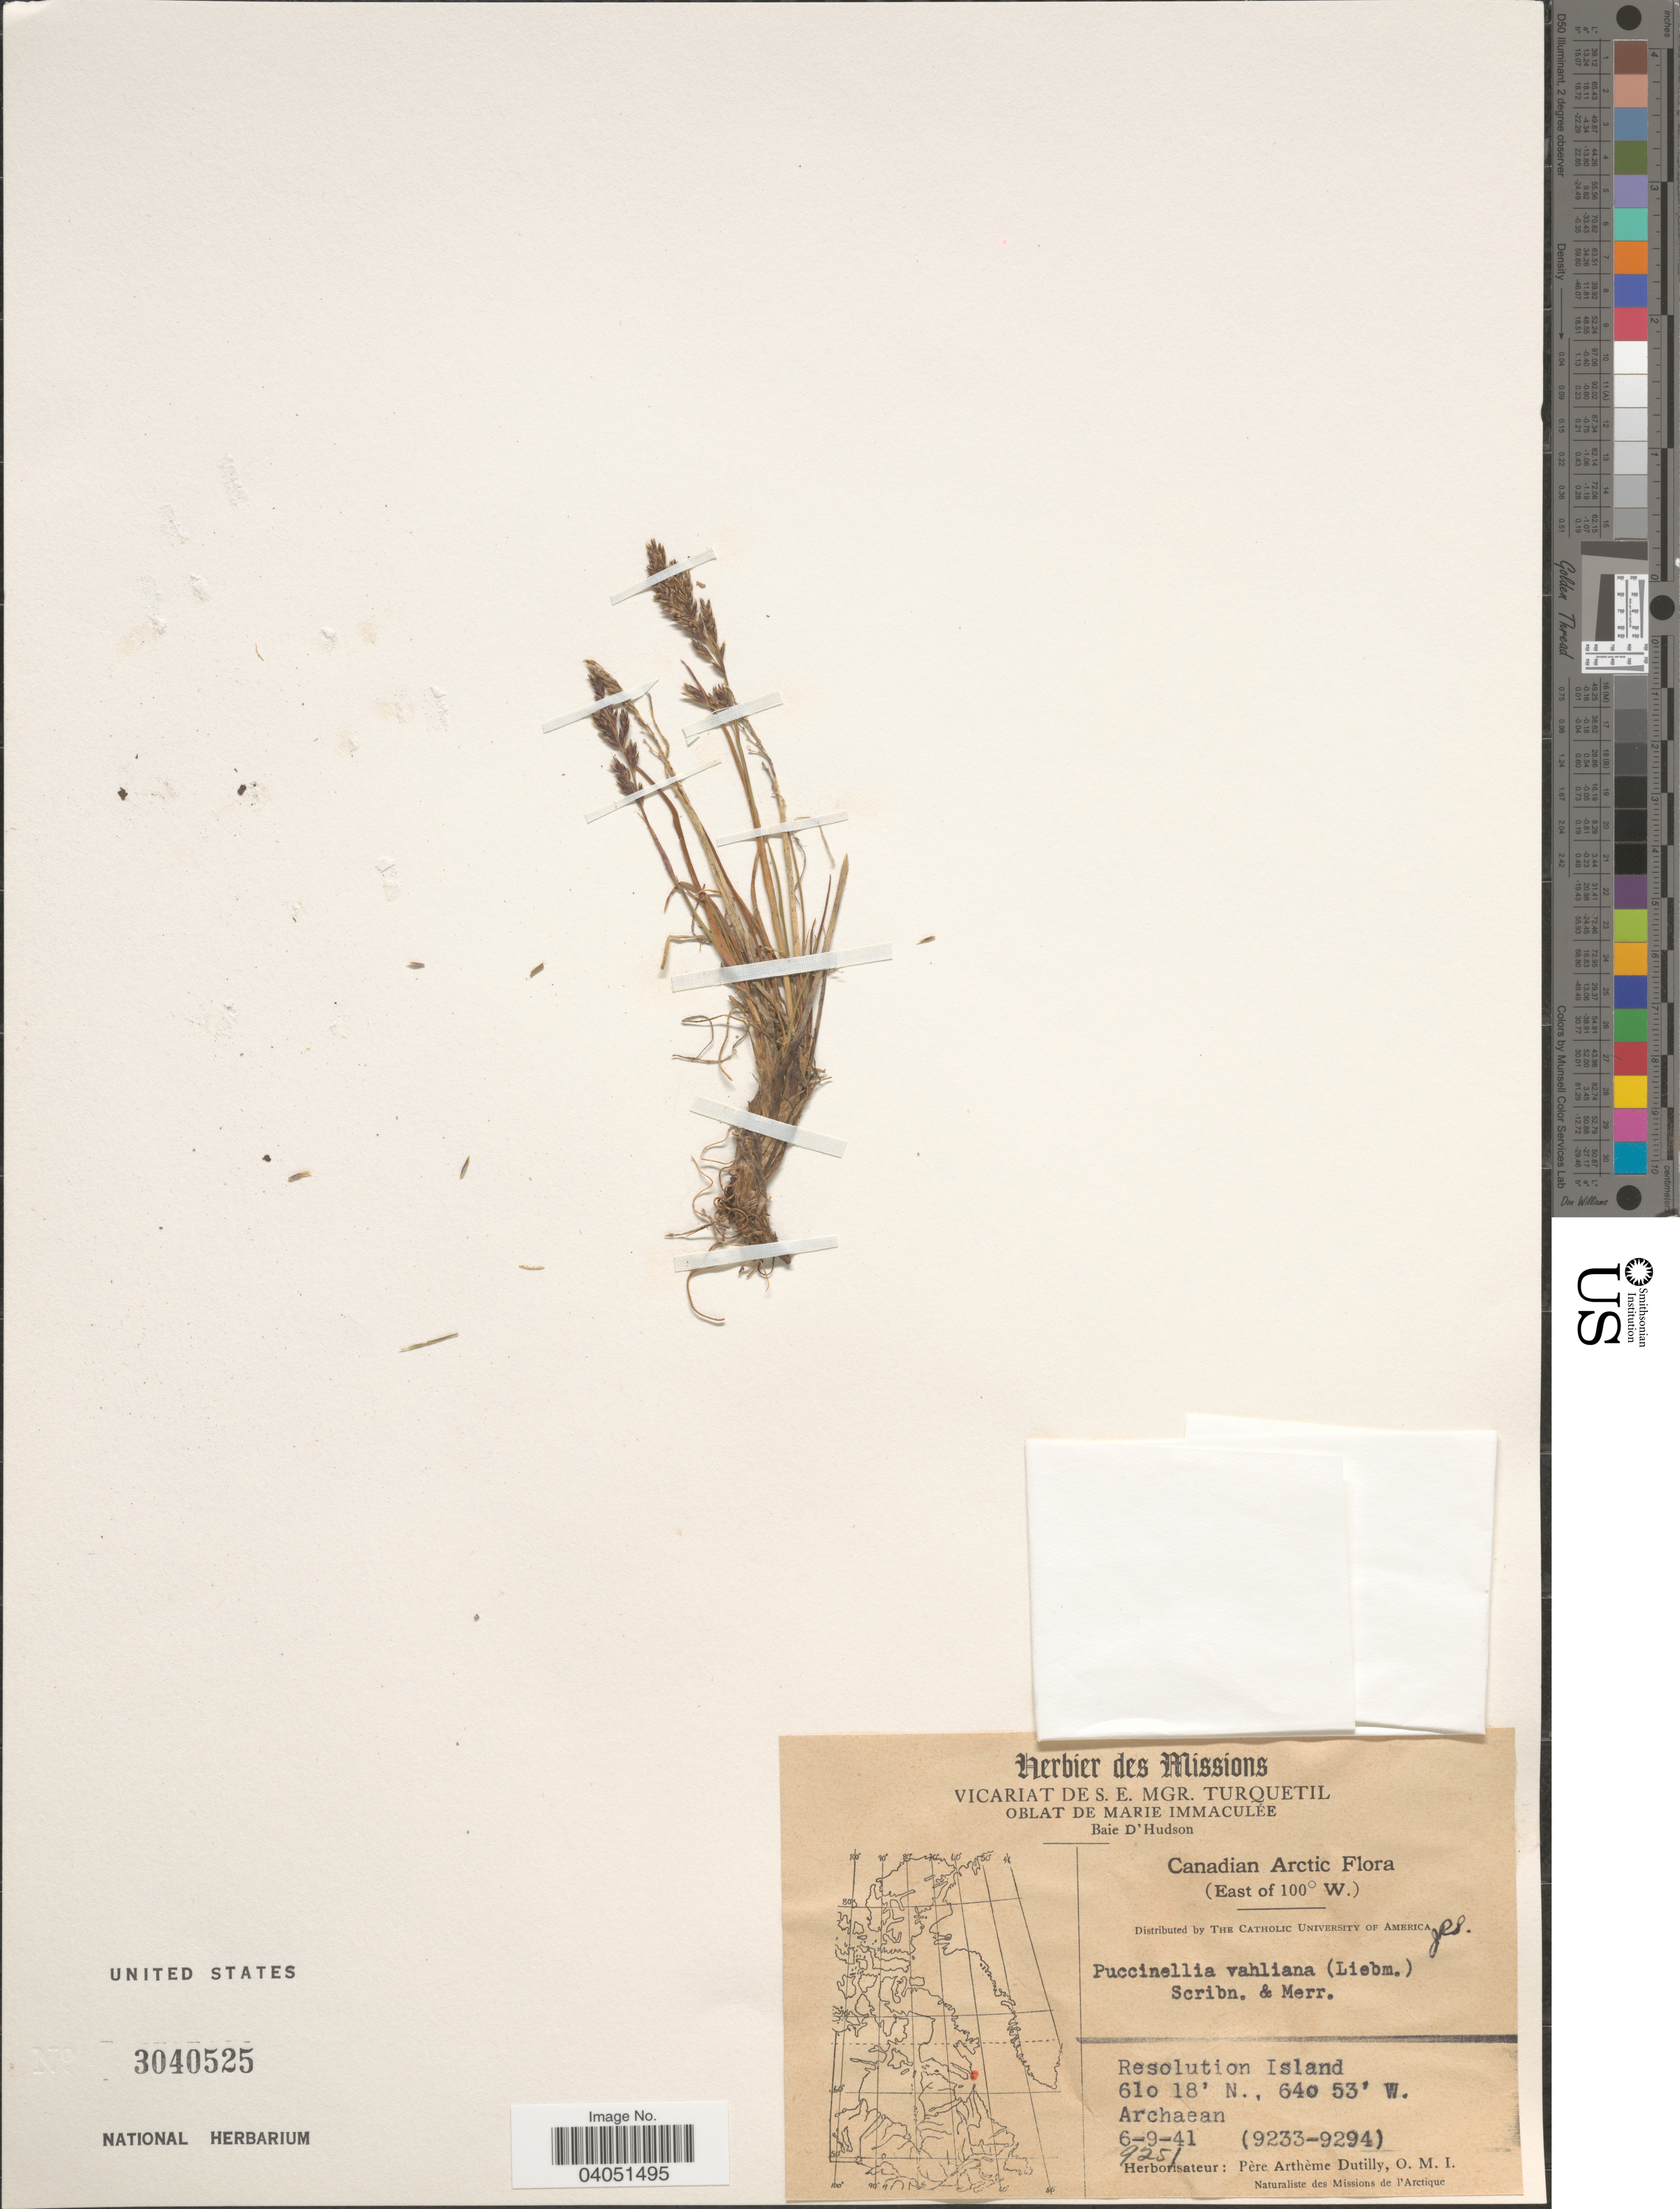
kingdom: Plantae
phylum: Tracheophyta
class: Liliopsida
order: Poales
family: Poaceae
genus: Puccinellia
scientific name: Puccinellia vahliana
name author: (Lange) Fernald & Weath.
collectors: P. Dutilly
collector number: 9251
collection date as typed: Transcribed d/m/y: 6/9/41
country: Canada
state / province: Nunavut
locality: Baie D'Hudson. Canadian Arctic. (East of 100º W.) Resolution Island. Archaean. (9233-9294).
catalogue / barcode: US 3040525